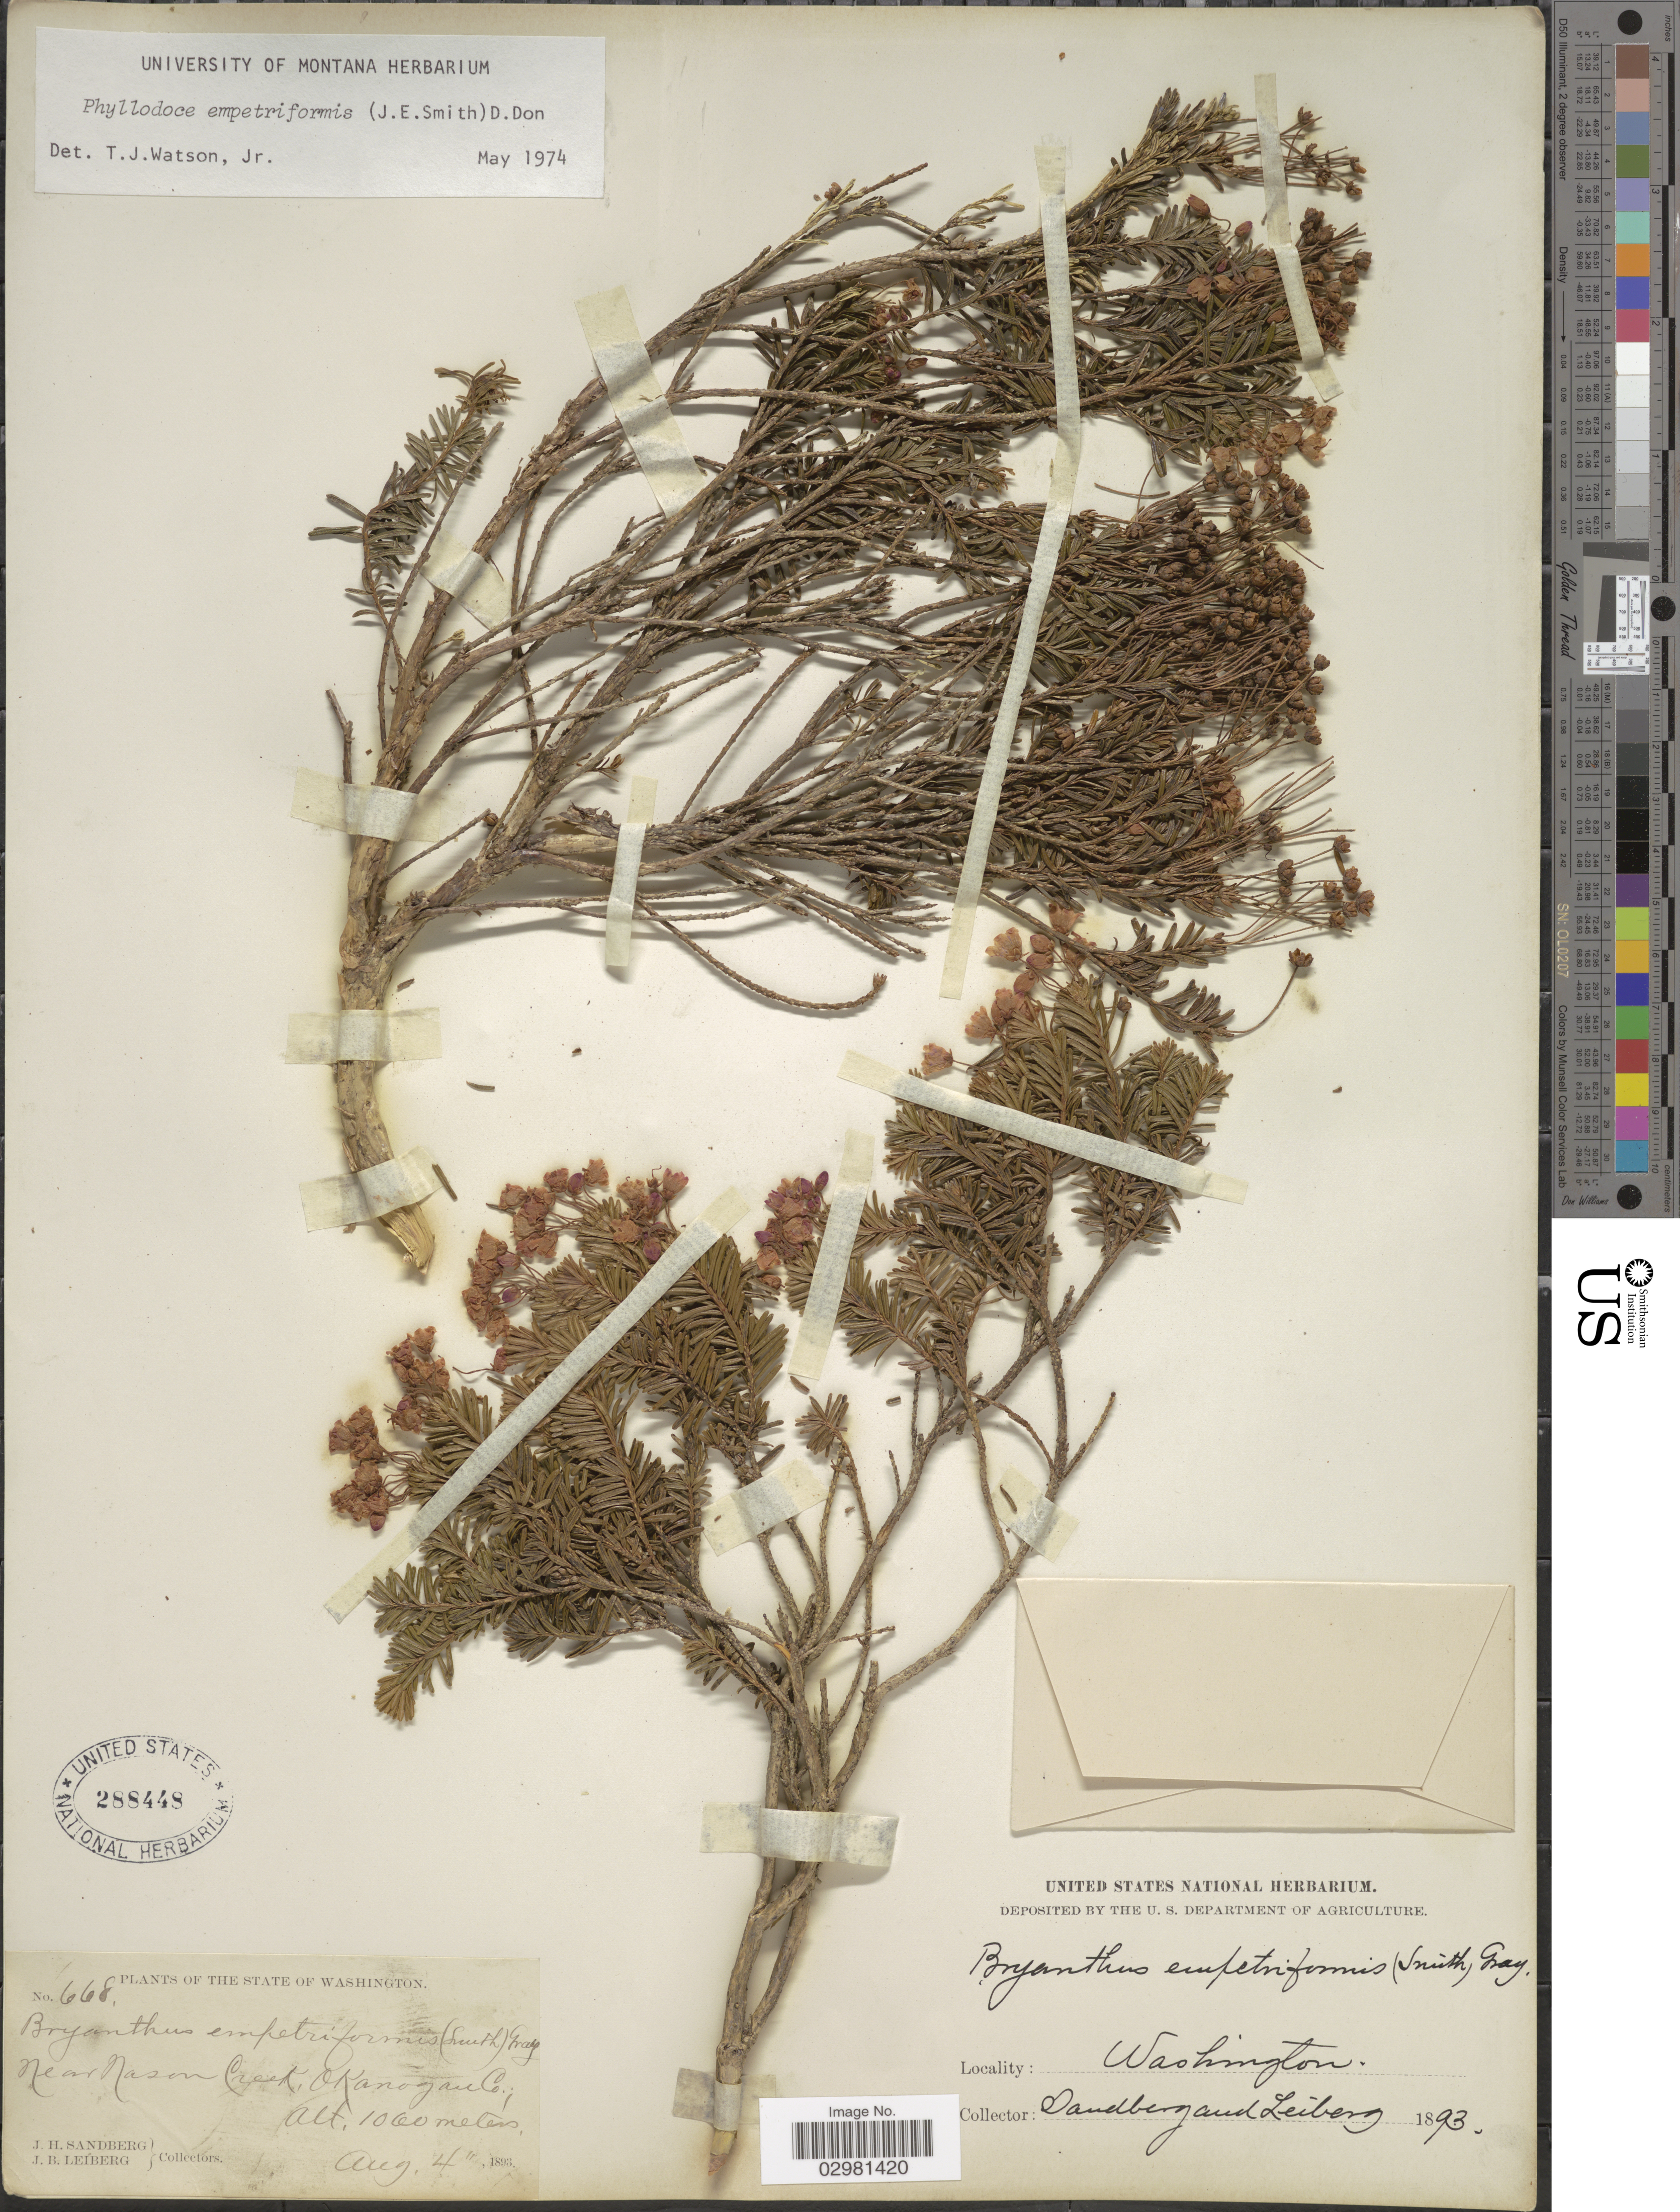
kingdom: Plantae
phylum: Tracheophyta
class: Magnoliopsida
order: Ericales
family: Ericaceae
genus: Phyllodoce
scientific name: Phyllodoce empetiformis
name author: (Small) D. Don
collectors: J. H. Sandberg & J. B. Leiberg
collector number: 668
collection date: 1893-08-04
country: United States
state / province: Washington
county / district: Okanogan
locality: Near Mason Creek, Okanogon Co.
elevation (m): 1000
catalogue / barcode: US 288448